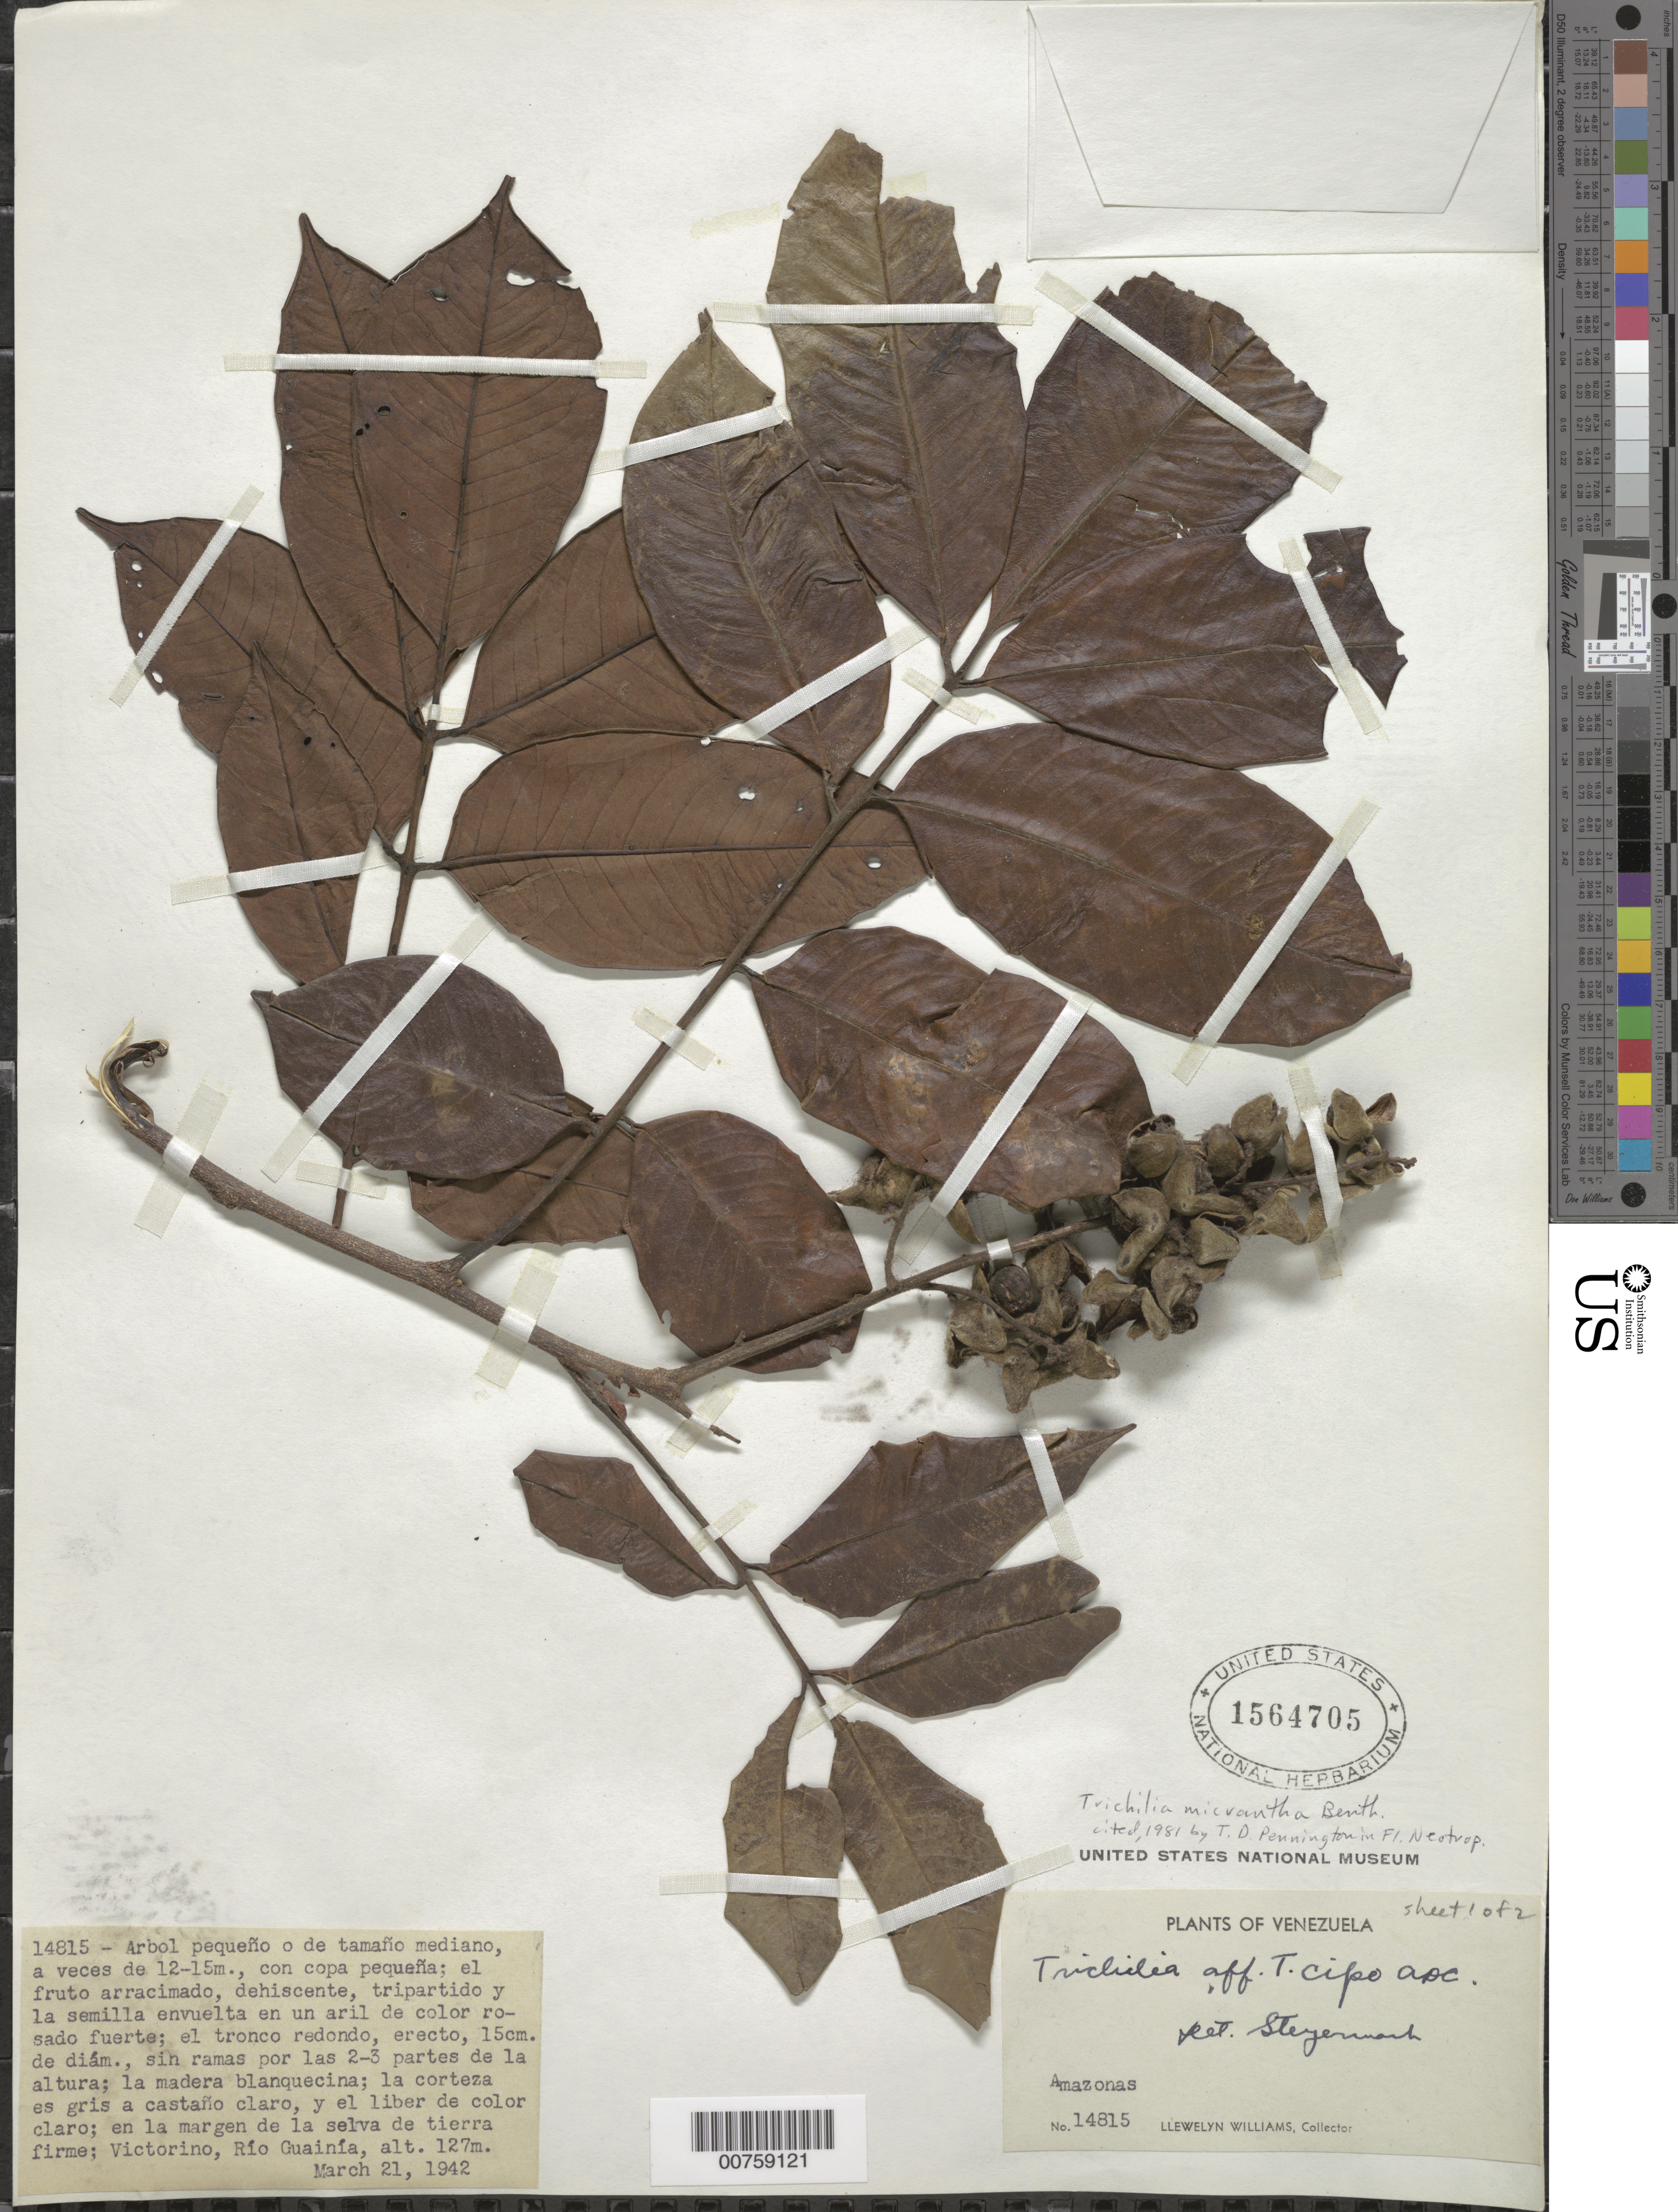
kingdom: Plantae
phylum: Tracheophyta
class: Magnoliopsida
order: Sapindales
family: Meliaceae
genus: Trichilia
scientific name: Trichilia micrantha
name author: Benth.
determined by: Pennington, T. D., (K)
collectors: Ll. Williams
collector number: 14815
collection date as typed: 21-Mar-42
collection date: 1942-03-21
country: Venezuela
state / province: Amazonas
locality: Victorino, Río Guainía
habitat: Edge of forest on terra firma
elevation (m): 127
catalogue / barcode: US 1564705